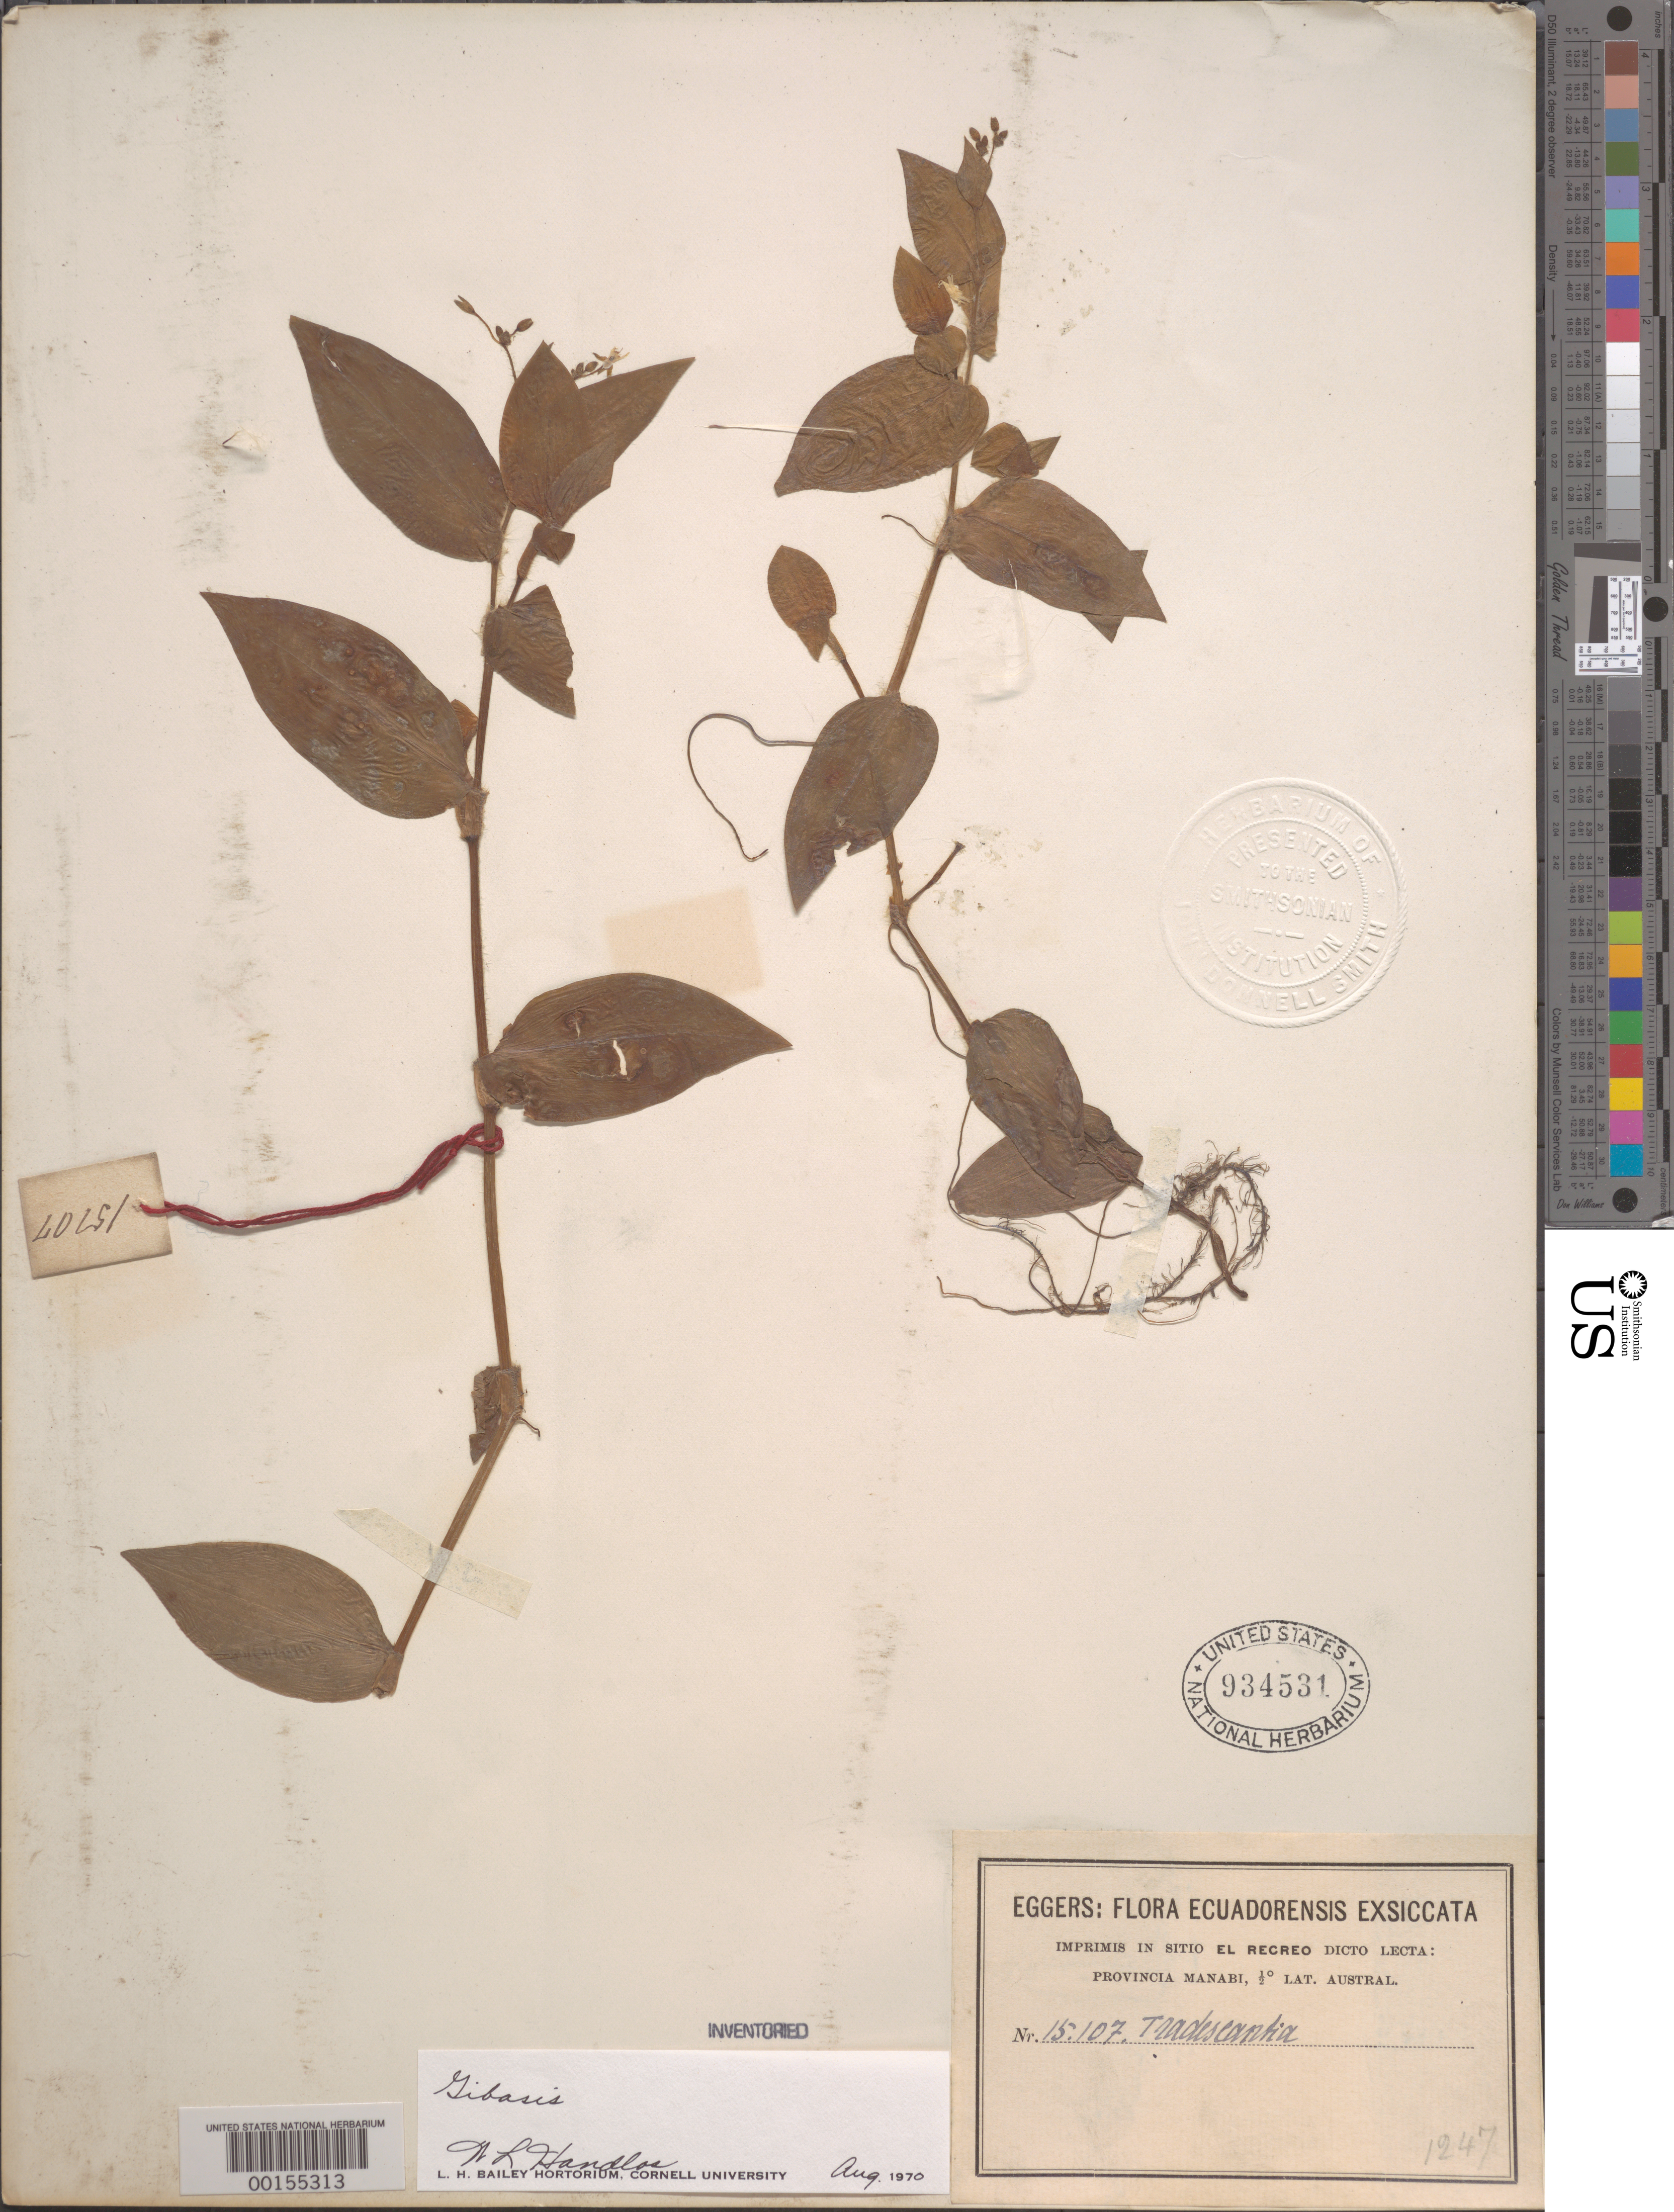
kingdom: Plantae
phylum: Tracheophyta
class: Liliopsida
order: Commelinales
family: Commelinaceae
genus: Gibasis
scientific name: Gibasis geniculata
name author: (Jacq.) Rohweder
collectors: H. F. A. von Eggers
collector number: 15107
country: Ecuador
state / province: Manabí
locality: El recreo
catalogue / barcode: US 934531